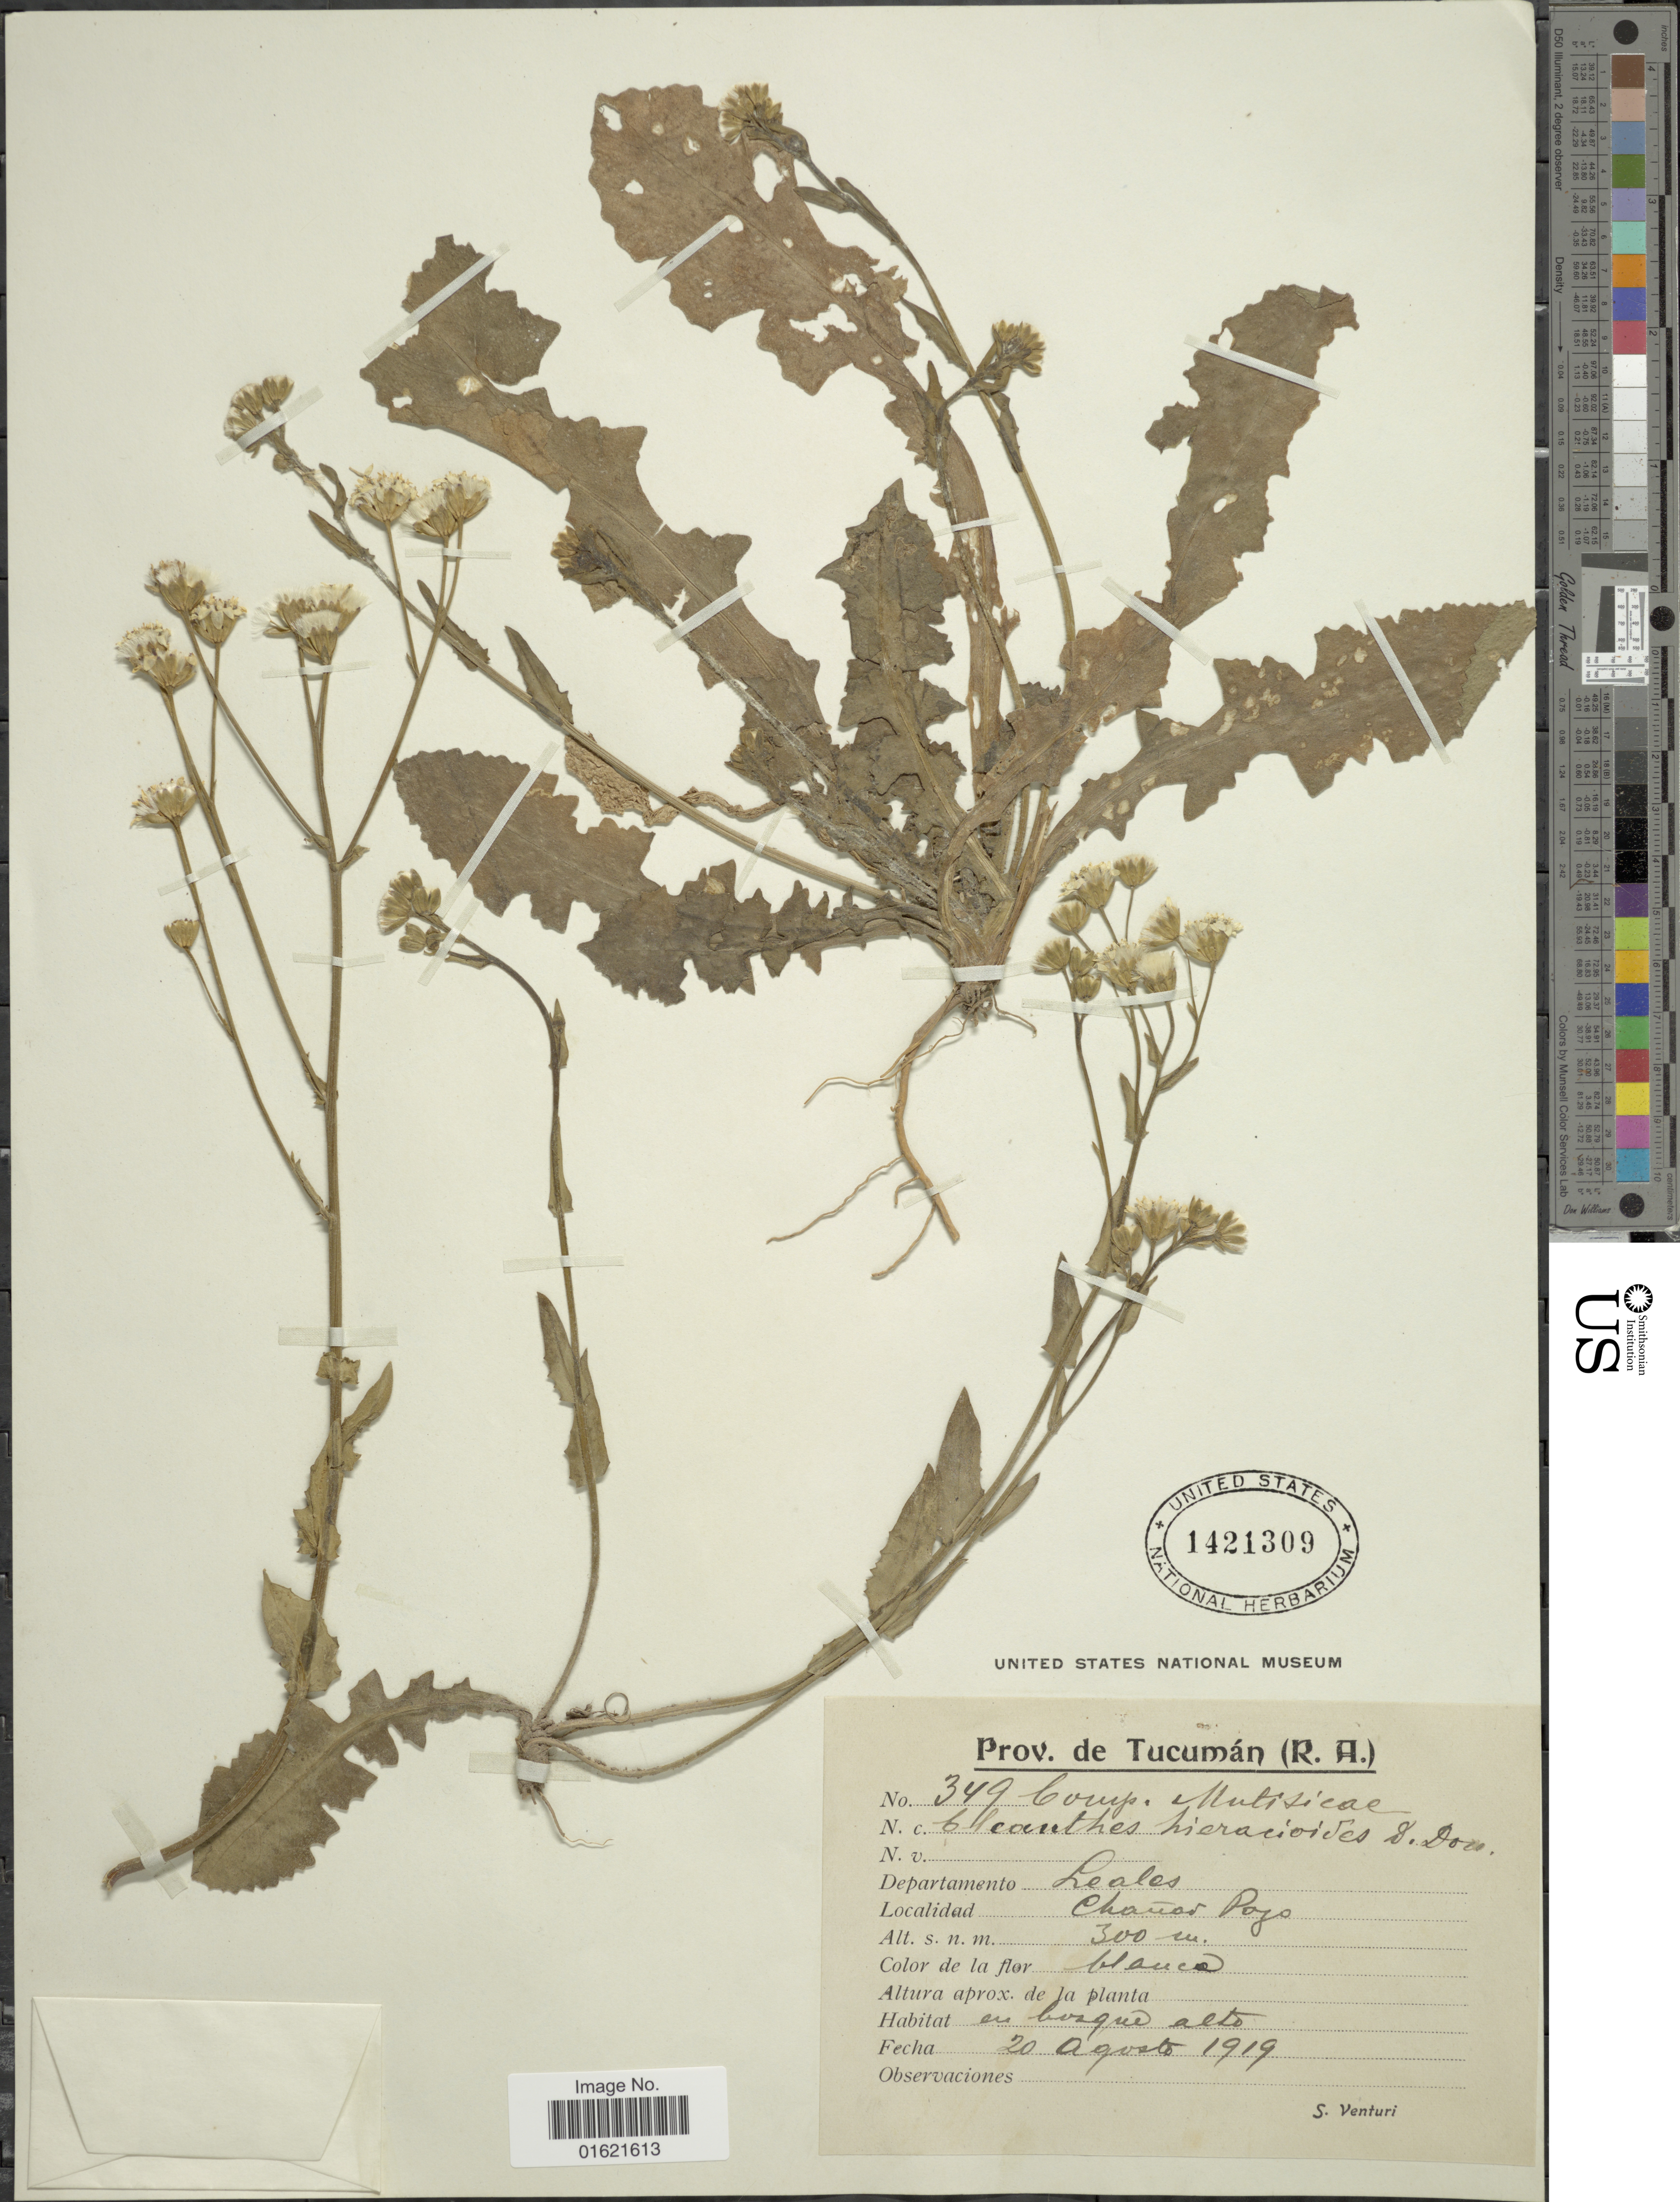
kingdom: Plantae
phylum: Tracheophyta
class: Magnoliopsida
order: Asterales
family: Asteraceae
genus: Holocheilus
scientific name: Holocheilus illustris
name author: (Vell.) Cabrera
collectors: S. Venturi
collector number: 349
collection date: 1919-08-20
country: Argentina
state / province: Tucuman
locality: Prov. de Tucuman, (R. A.), Departamento Leales, Chanas Pojo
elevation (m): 300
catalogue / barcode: US 1421309